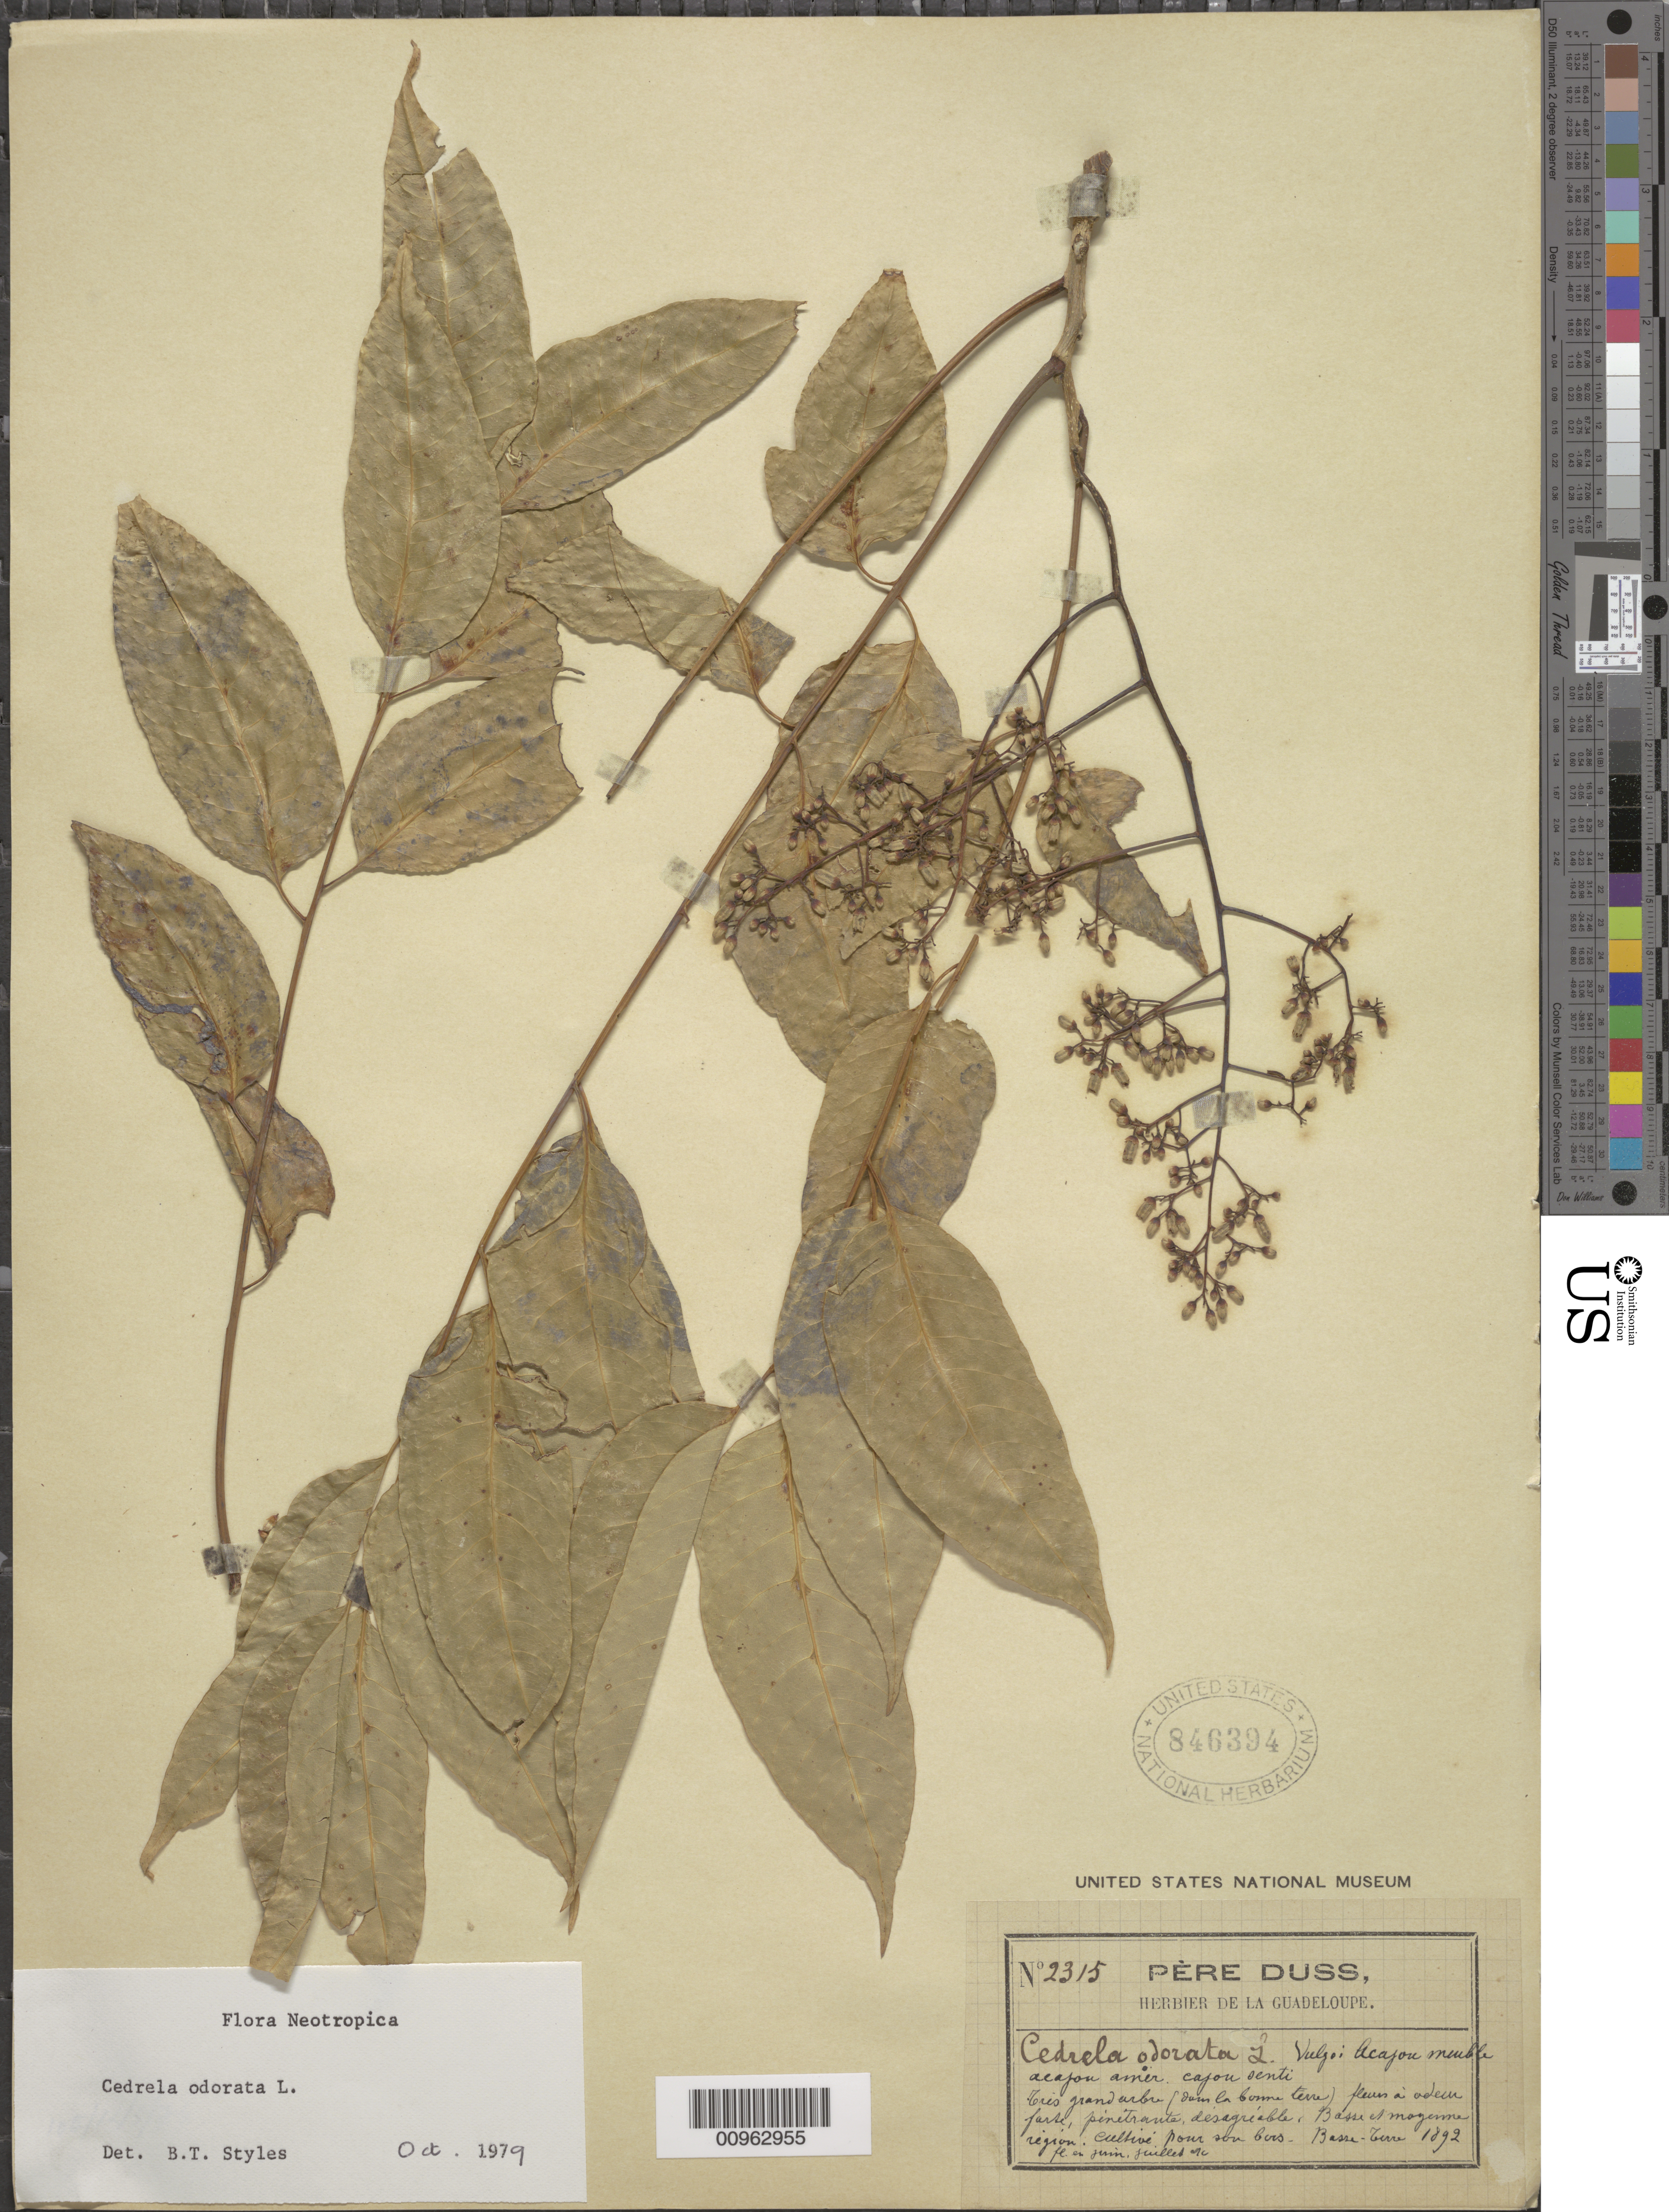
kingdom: Plantae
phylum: Tracheophyta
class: Magnoliopsida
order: Sapindales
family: Meliaceae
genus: Cedrela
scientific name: Cedrela odorata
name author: L.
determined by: Styles, B. T.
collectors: Père Duss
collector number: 2315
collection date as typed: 1892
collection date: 1892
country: Guadeloupe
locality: Basse et magenne region, Culjive, pour sou bois, Basse Terre"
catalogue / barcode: US 846394